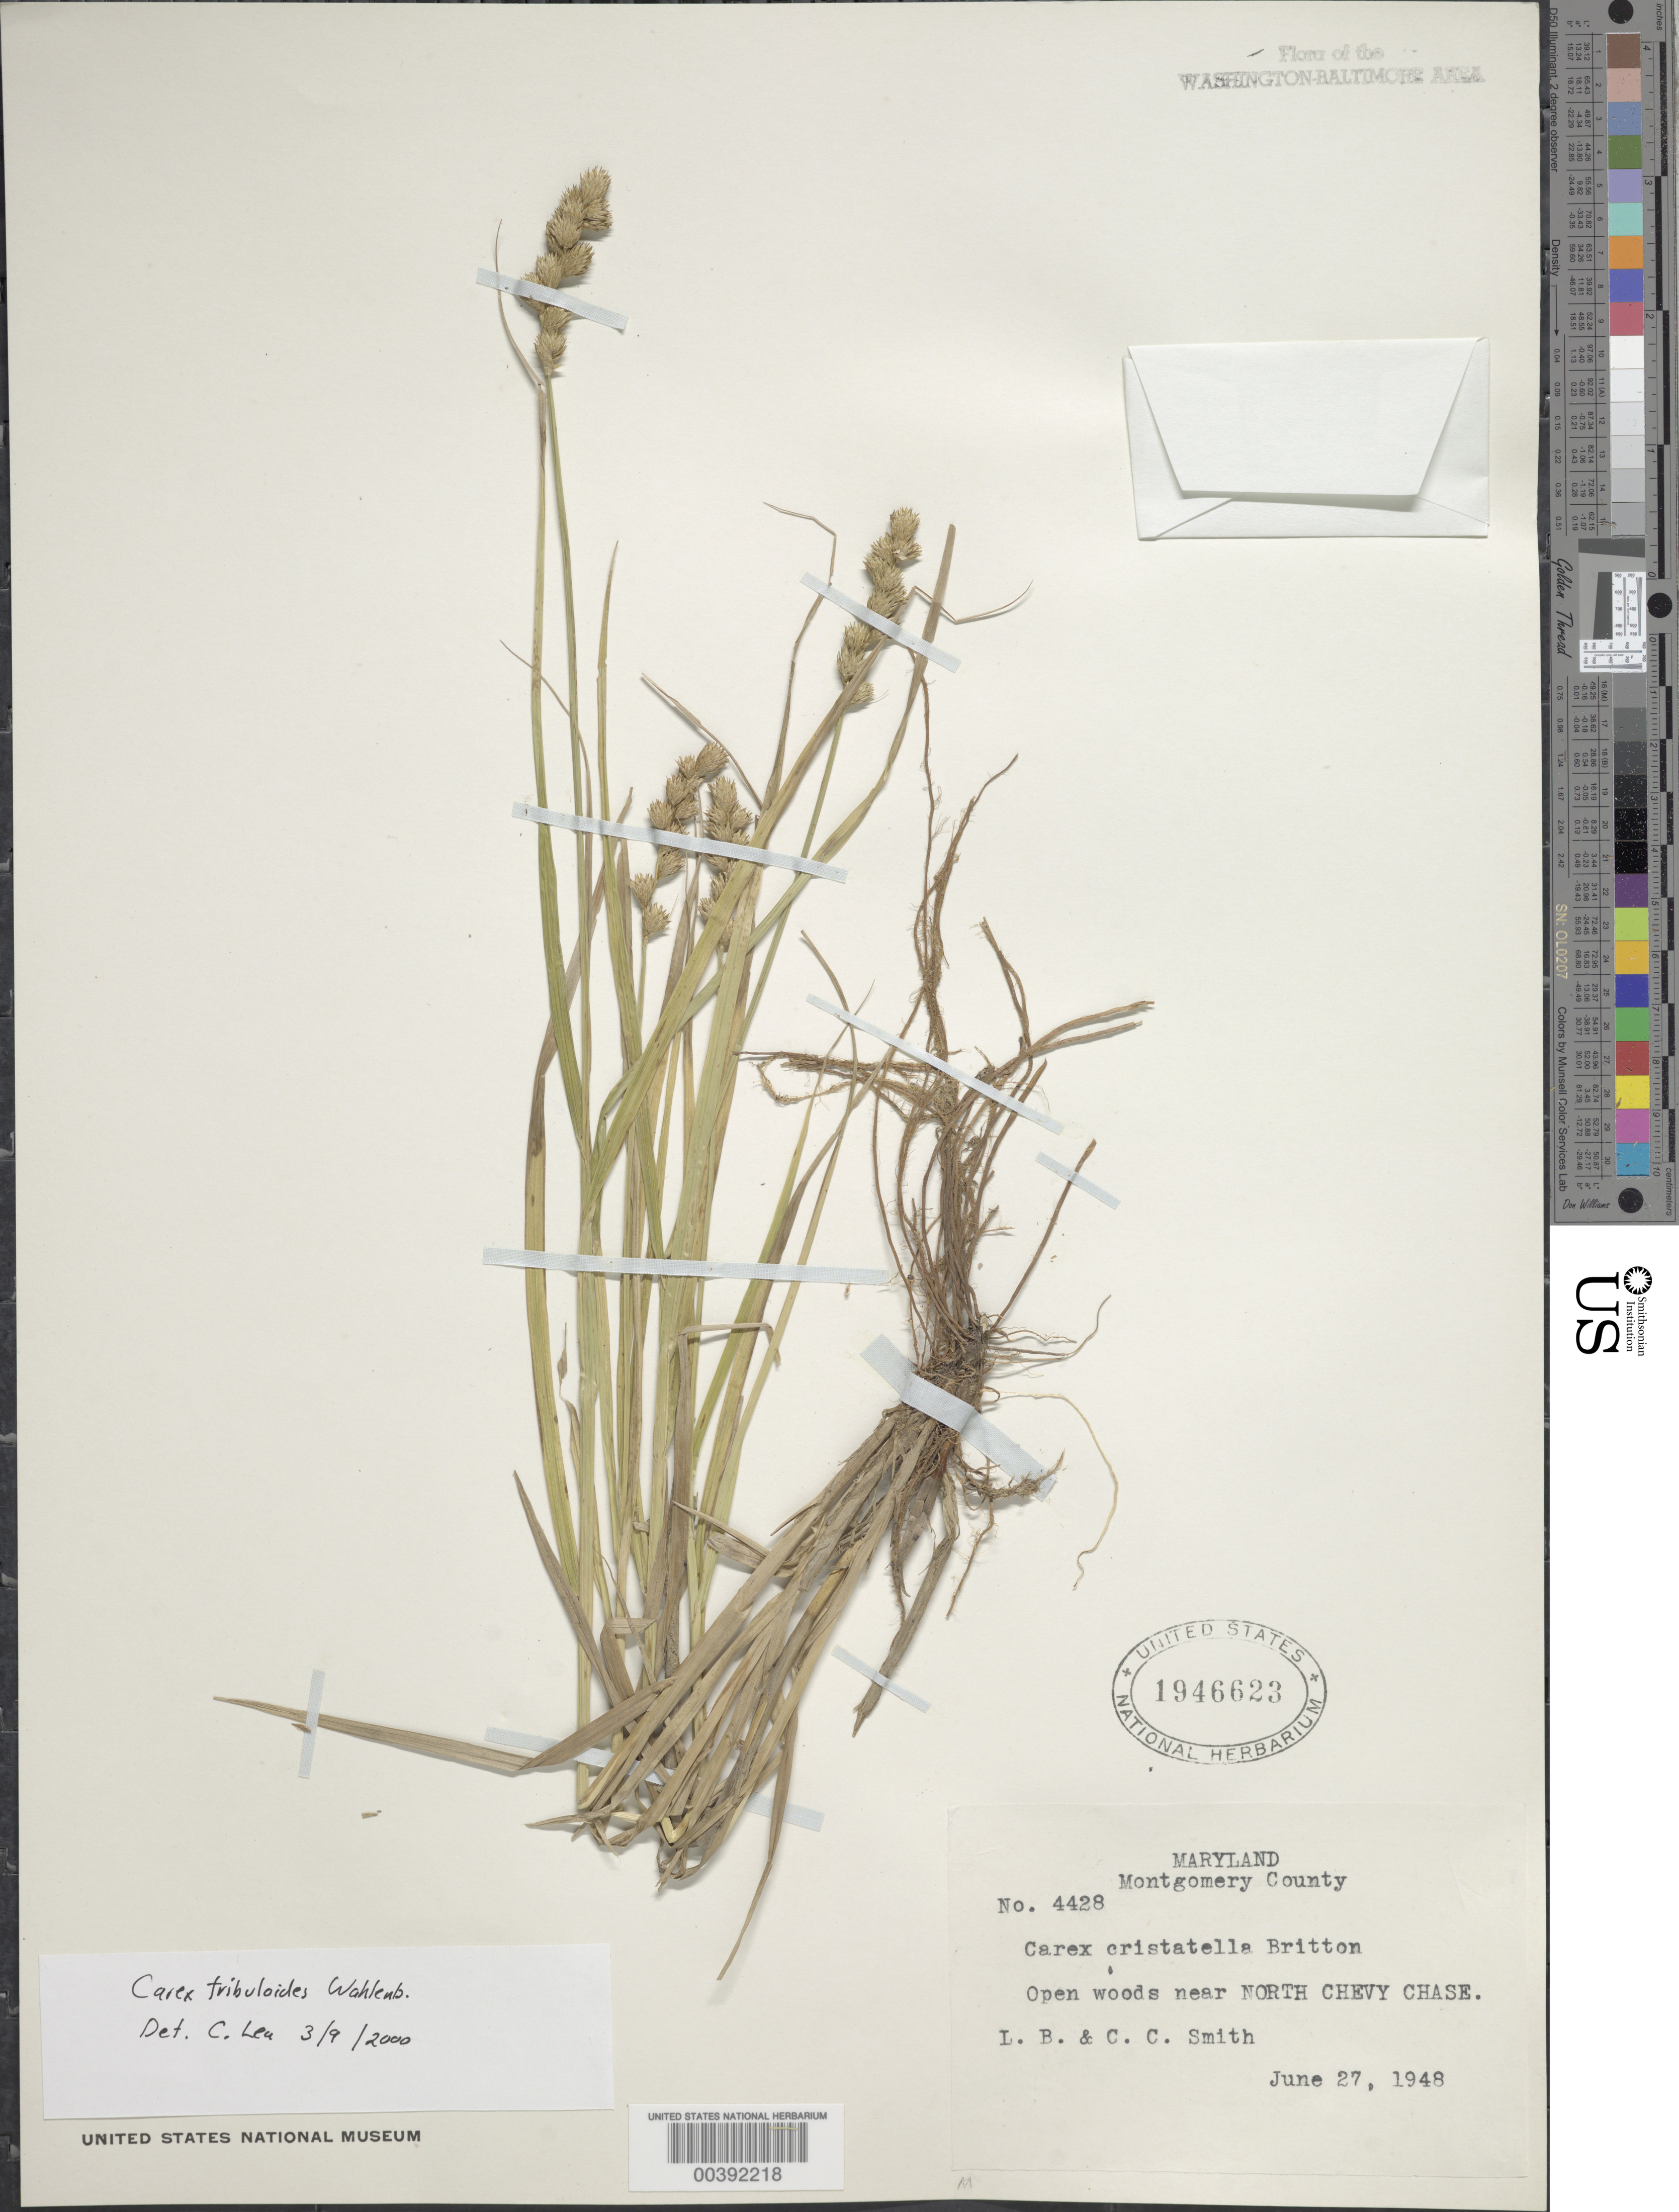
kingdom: Plantae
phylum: Tracheophyta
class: Liliopsida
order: Poales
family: Cyperaceae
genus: Carex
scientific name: Carex tribuloides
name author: Wahlenb.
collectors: L. Smith & C. C. Smith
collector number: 4428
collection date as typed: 27 Jun 1948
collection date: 1948-06-27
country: United States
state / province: Maryland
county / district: Montgomery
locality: North Chevy Chase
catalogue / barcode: US 1946623